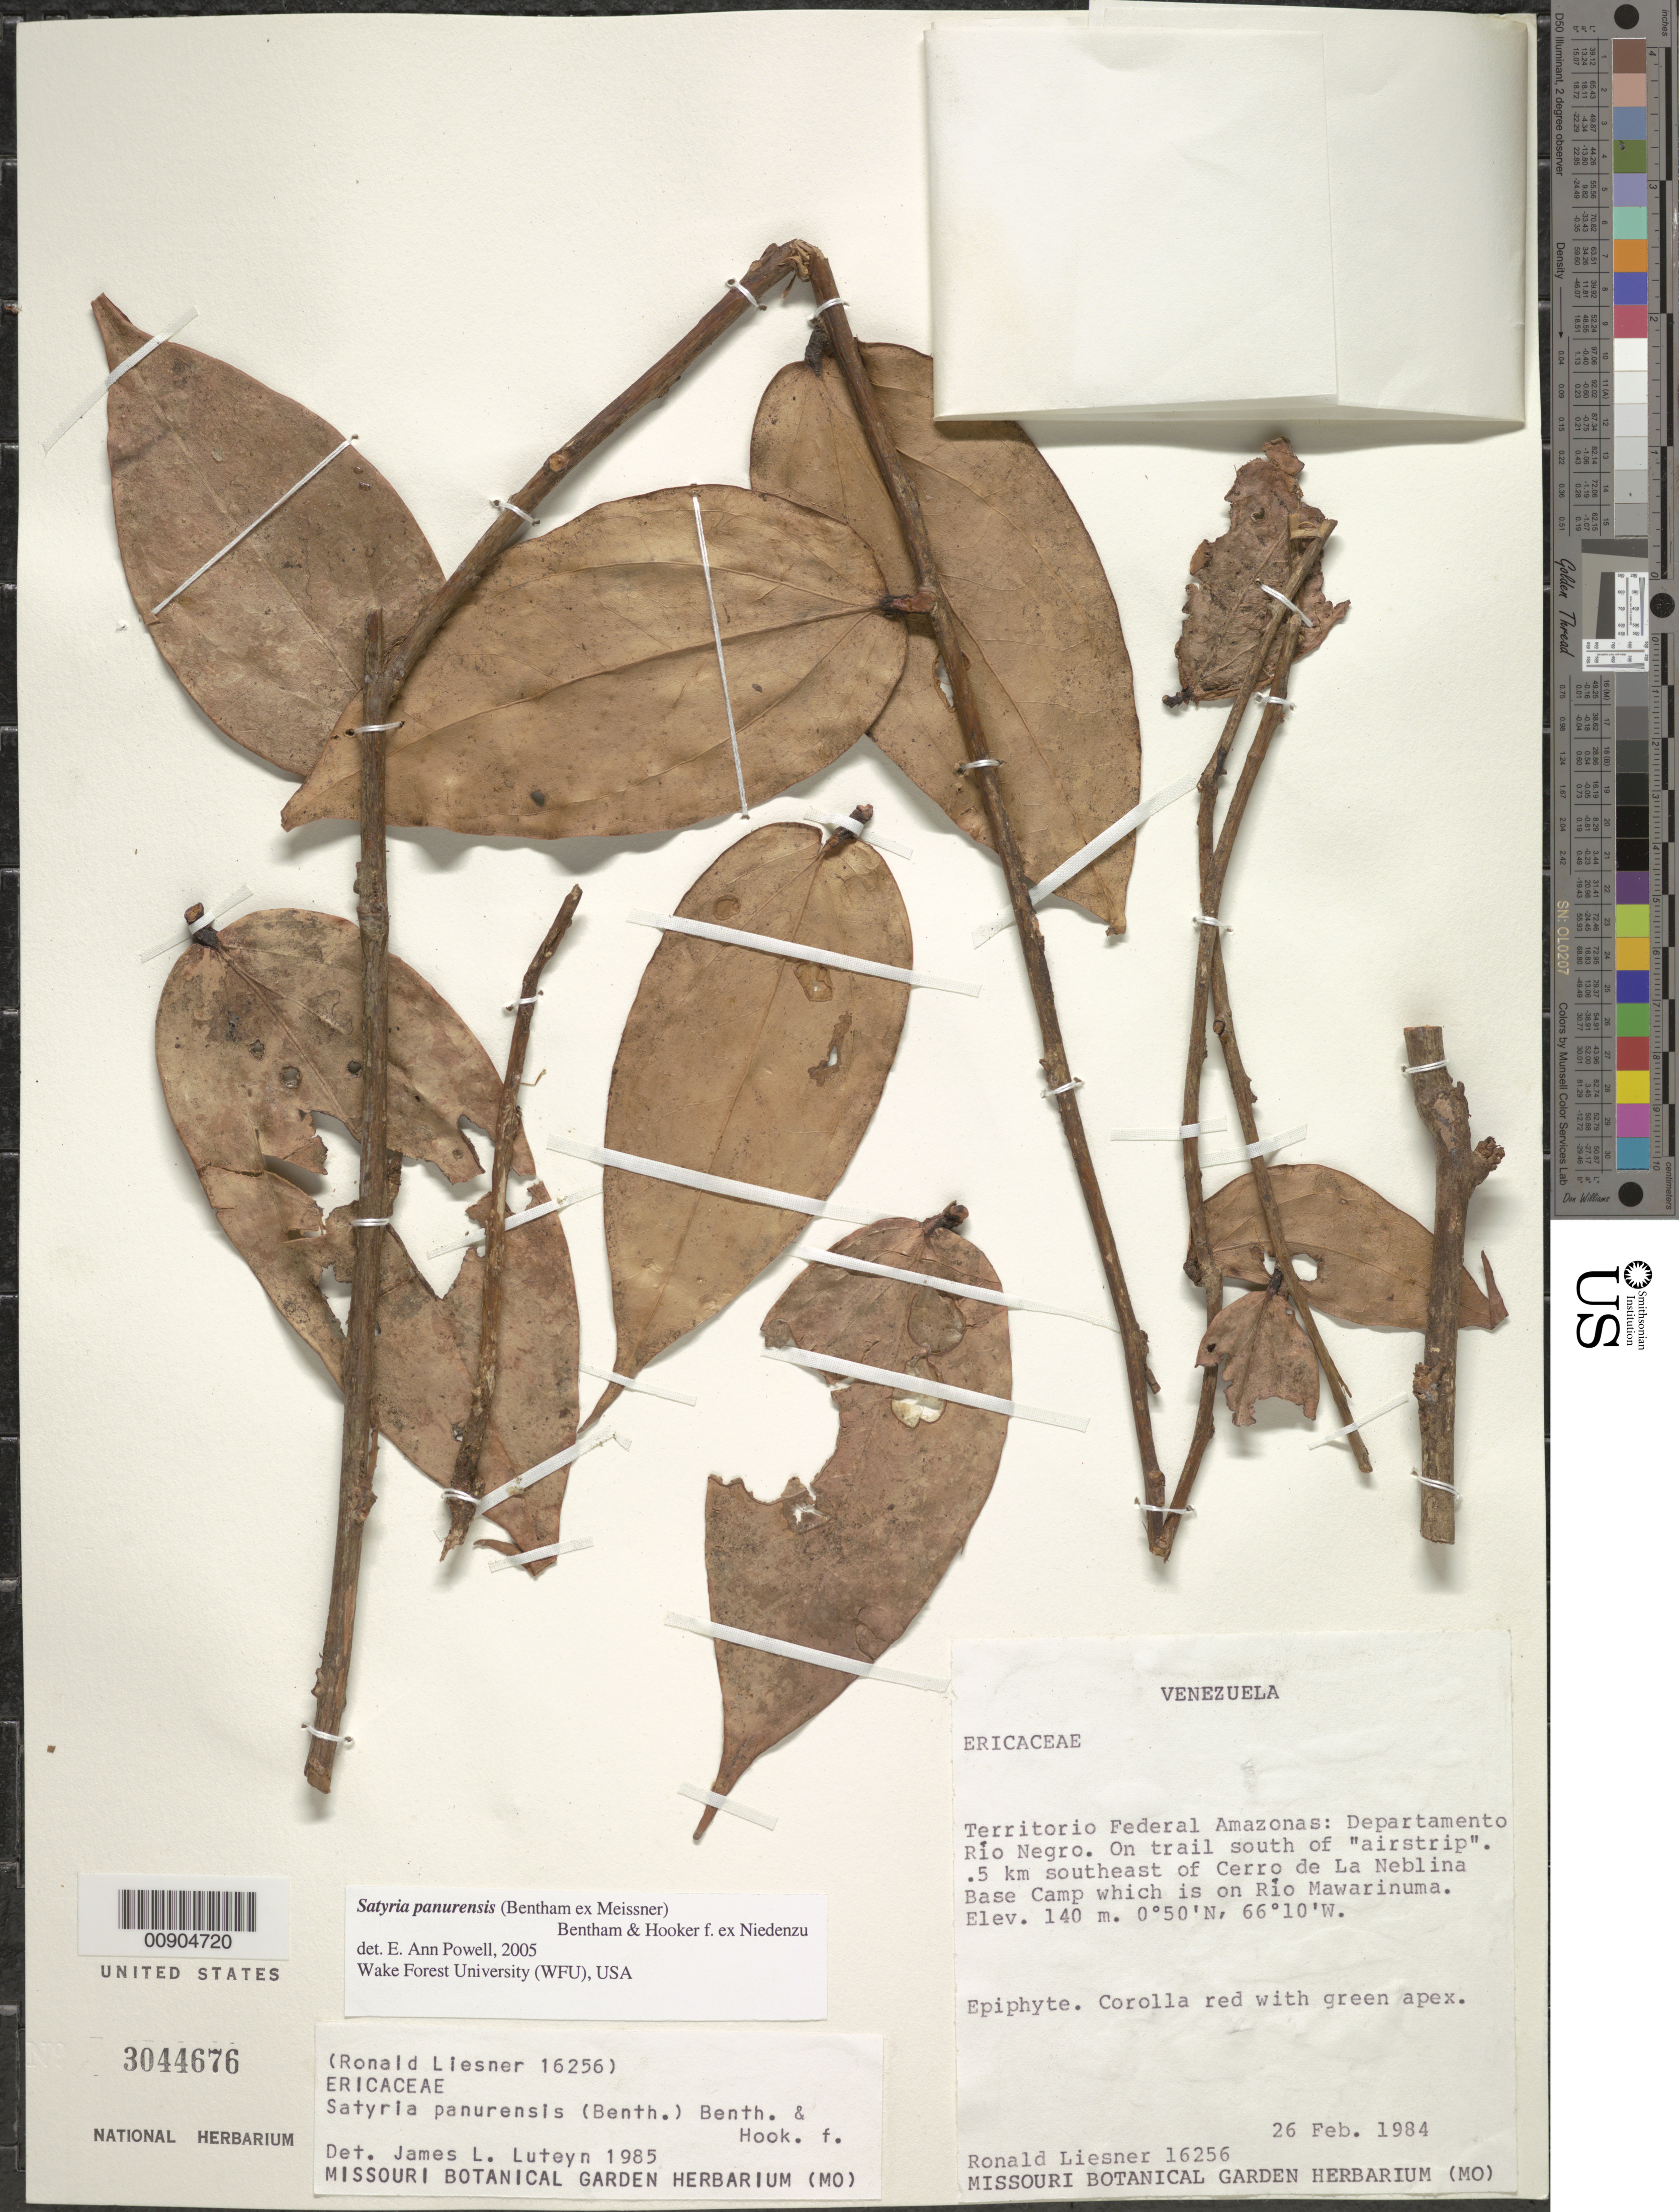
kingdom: Plantae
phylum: Tracheophyta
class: Magnoliopsida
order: Ericales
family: Ericaceae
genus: Satyria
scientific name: Satyria panurensis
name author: (Benth. ex Meisn.) Benth. & Hook. f. ex Nied.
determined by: Powell, E. A.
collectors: R. L. Liesner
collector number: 16256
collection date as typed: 26-Feb-84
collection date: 1984-02-26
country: Venezuela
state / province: Amazonas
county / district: Río Negro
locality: Río Mawarinuma, 0.5 km SE of Cerro de La Neblina Base Camp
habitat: Trailside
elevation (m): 140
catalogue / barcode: US 3044676